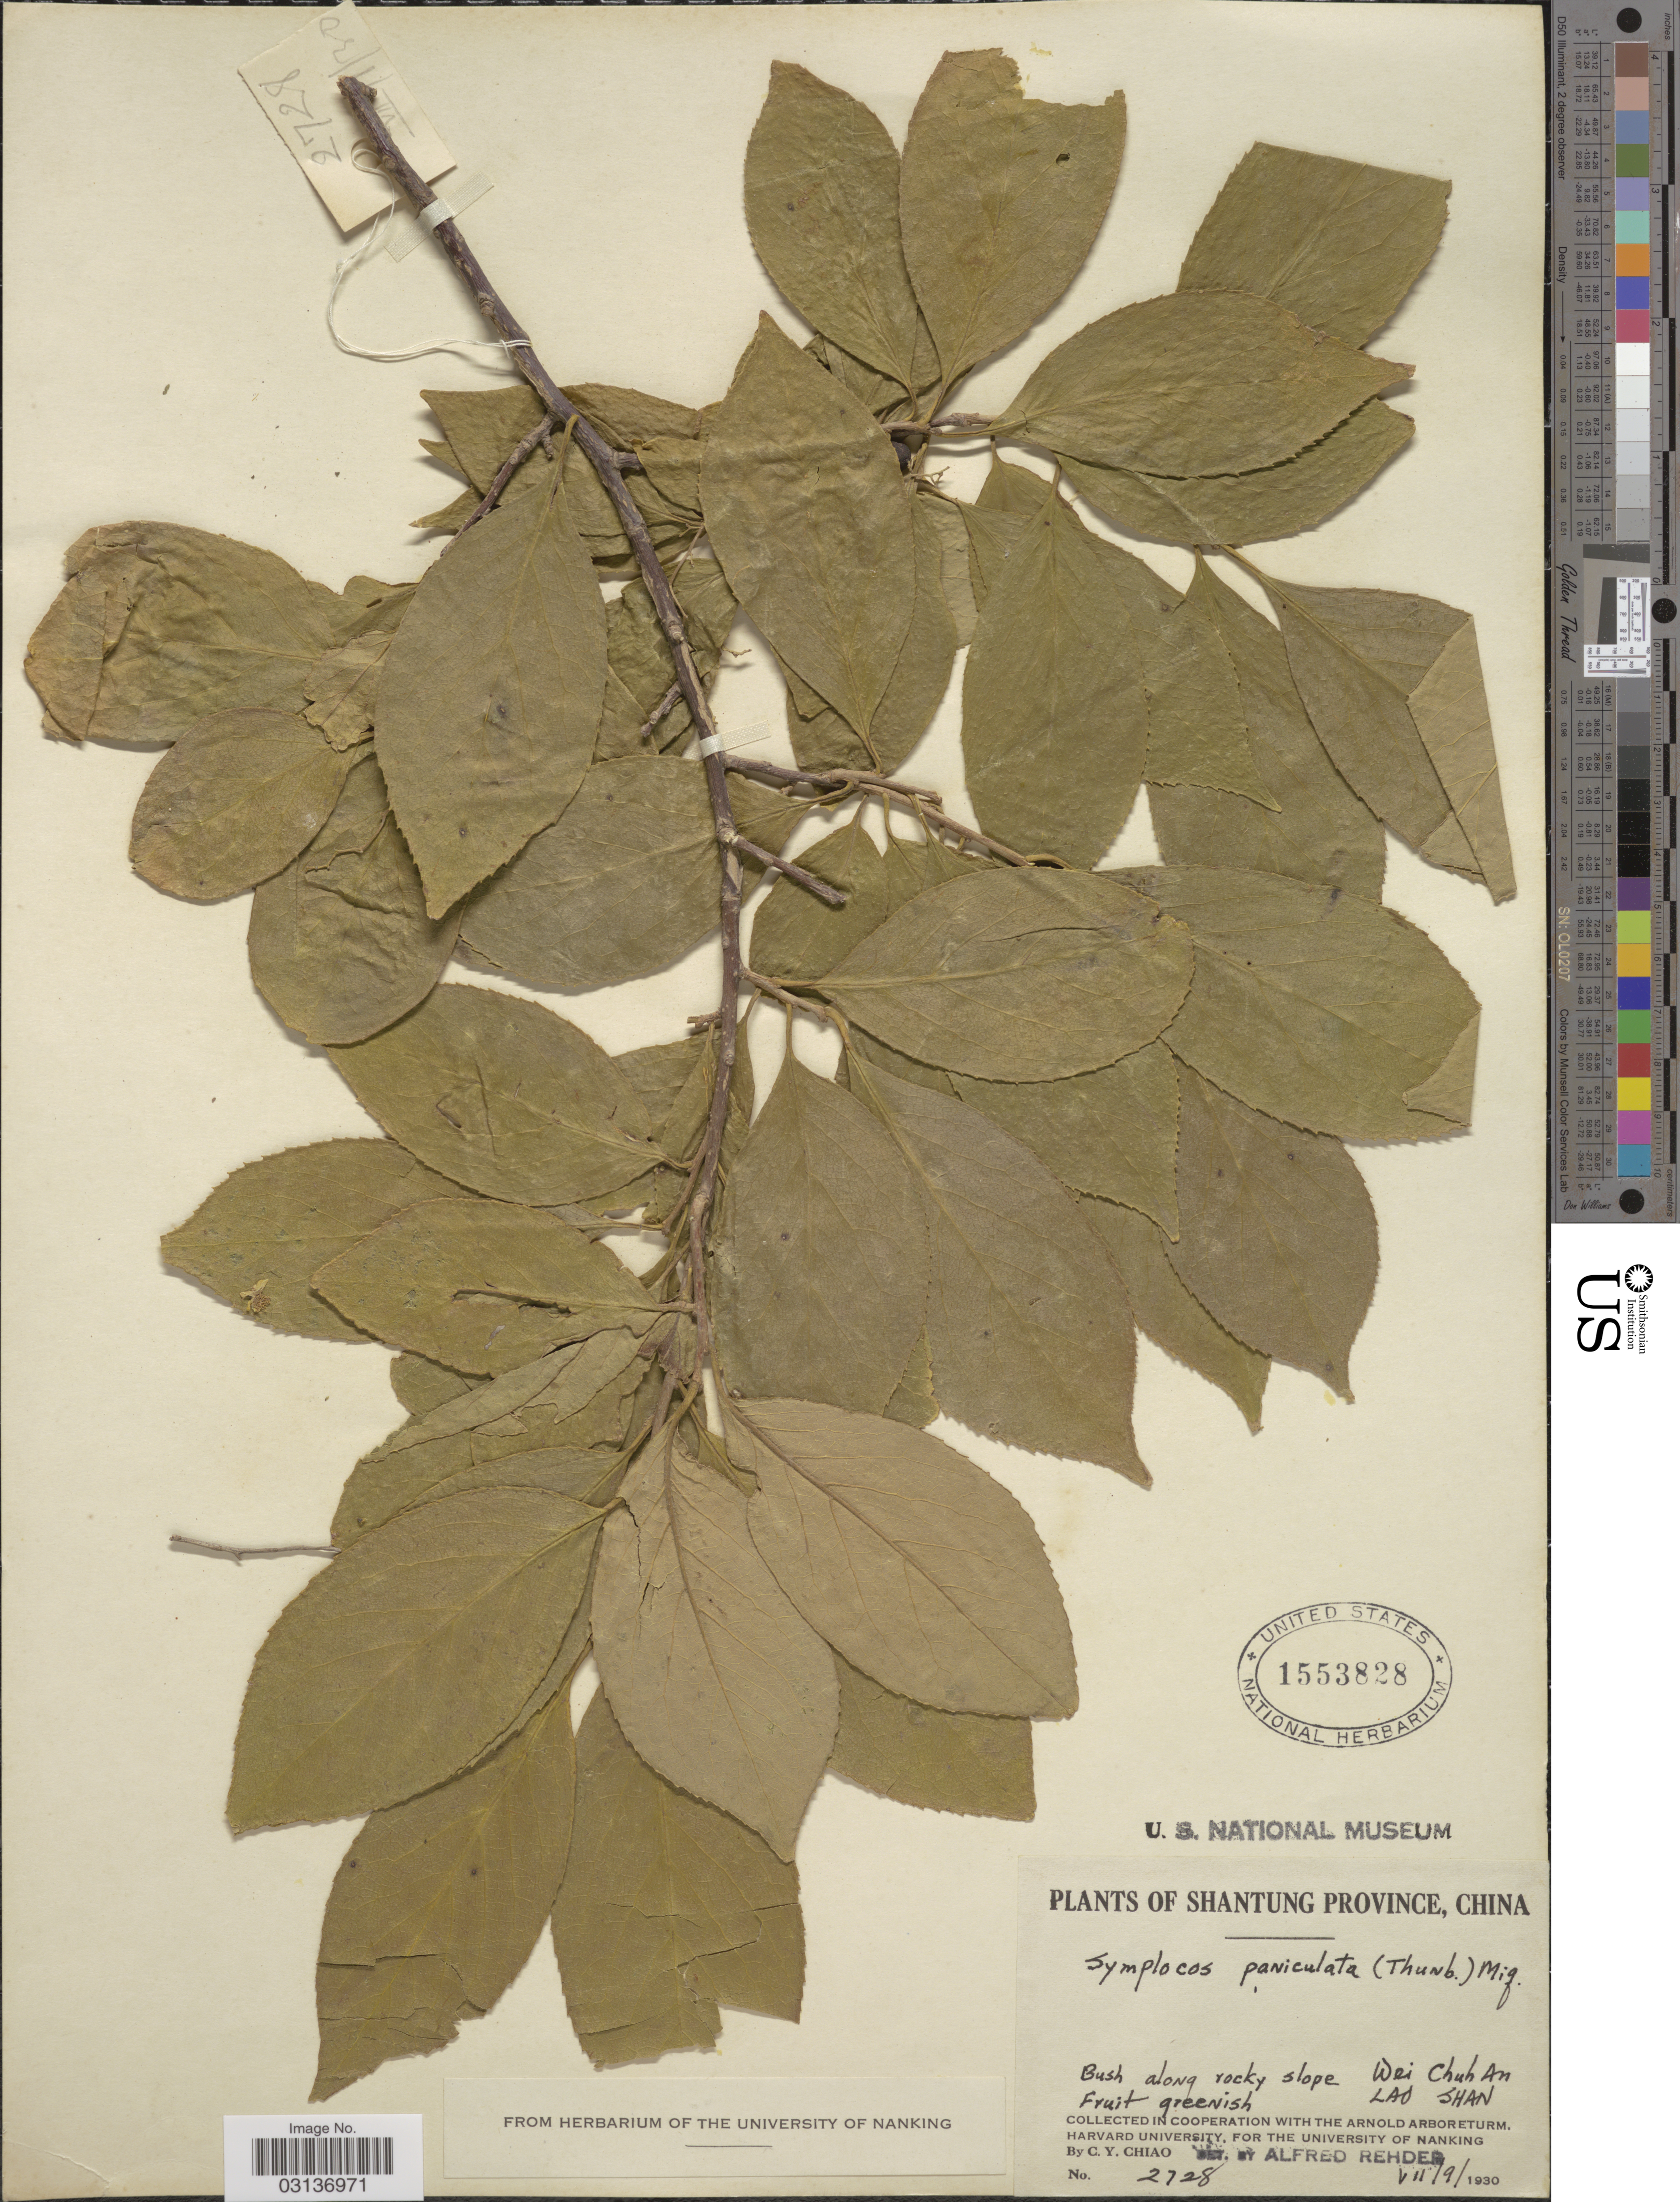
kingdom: Plantae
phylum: Tracheophyta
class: Magnoliopsida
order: Ericales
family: Symplocaceae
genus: Symplocos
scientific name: Symplocos paniculata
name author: Miq.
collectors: C. Y. Chiao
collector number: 2728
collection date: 1930-07-09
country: China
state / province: Shandong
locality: Shantung Province. Wei Chuh An. Lao Shan.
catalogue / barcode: US 1553828